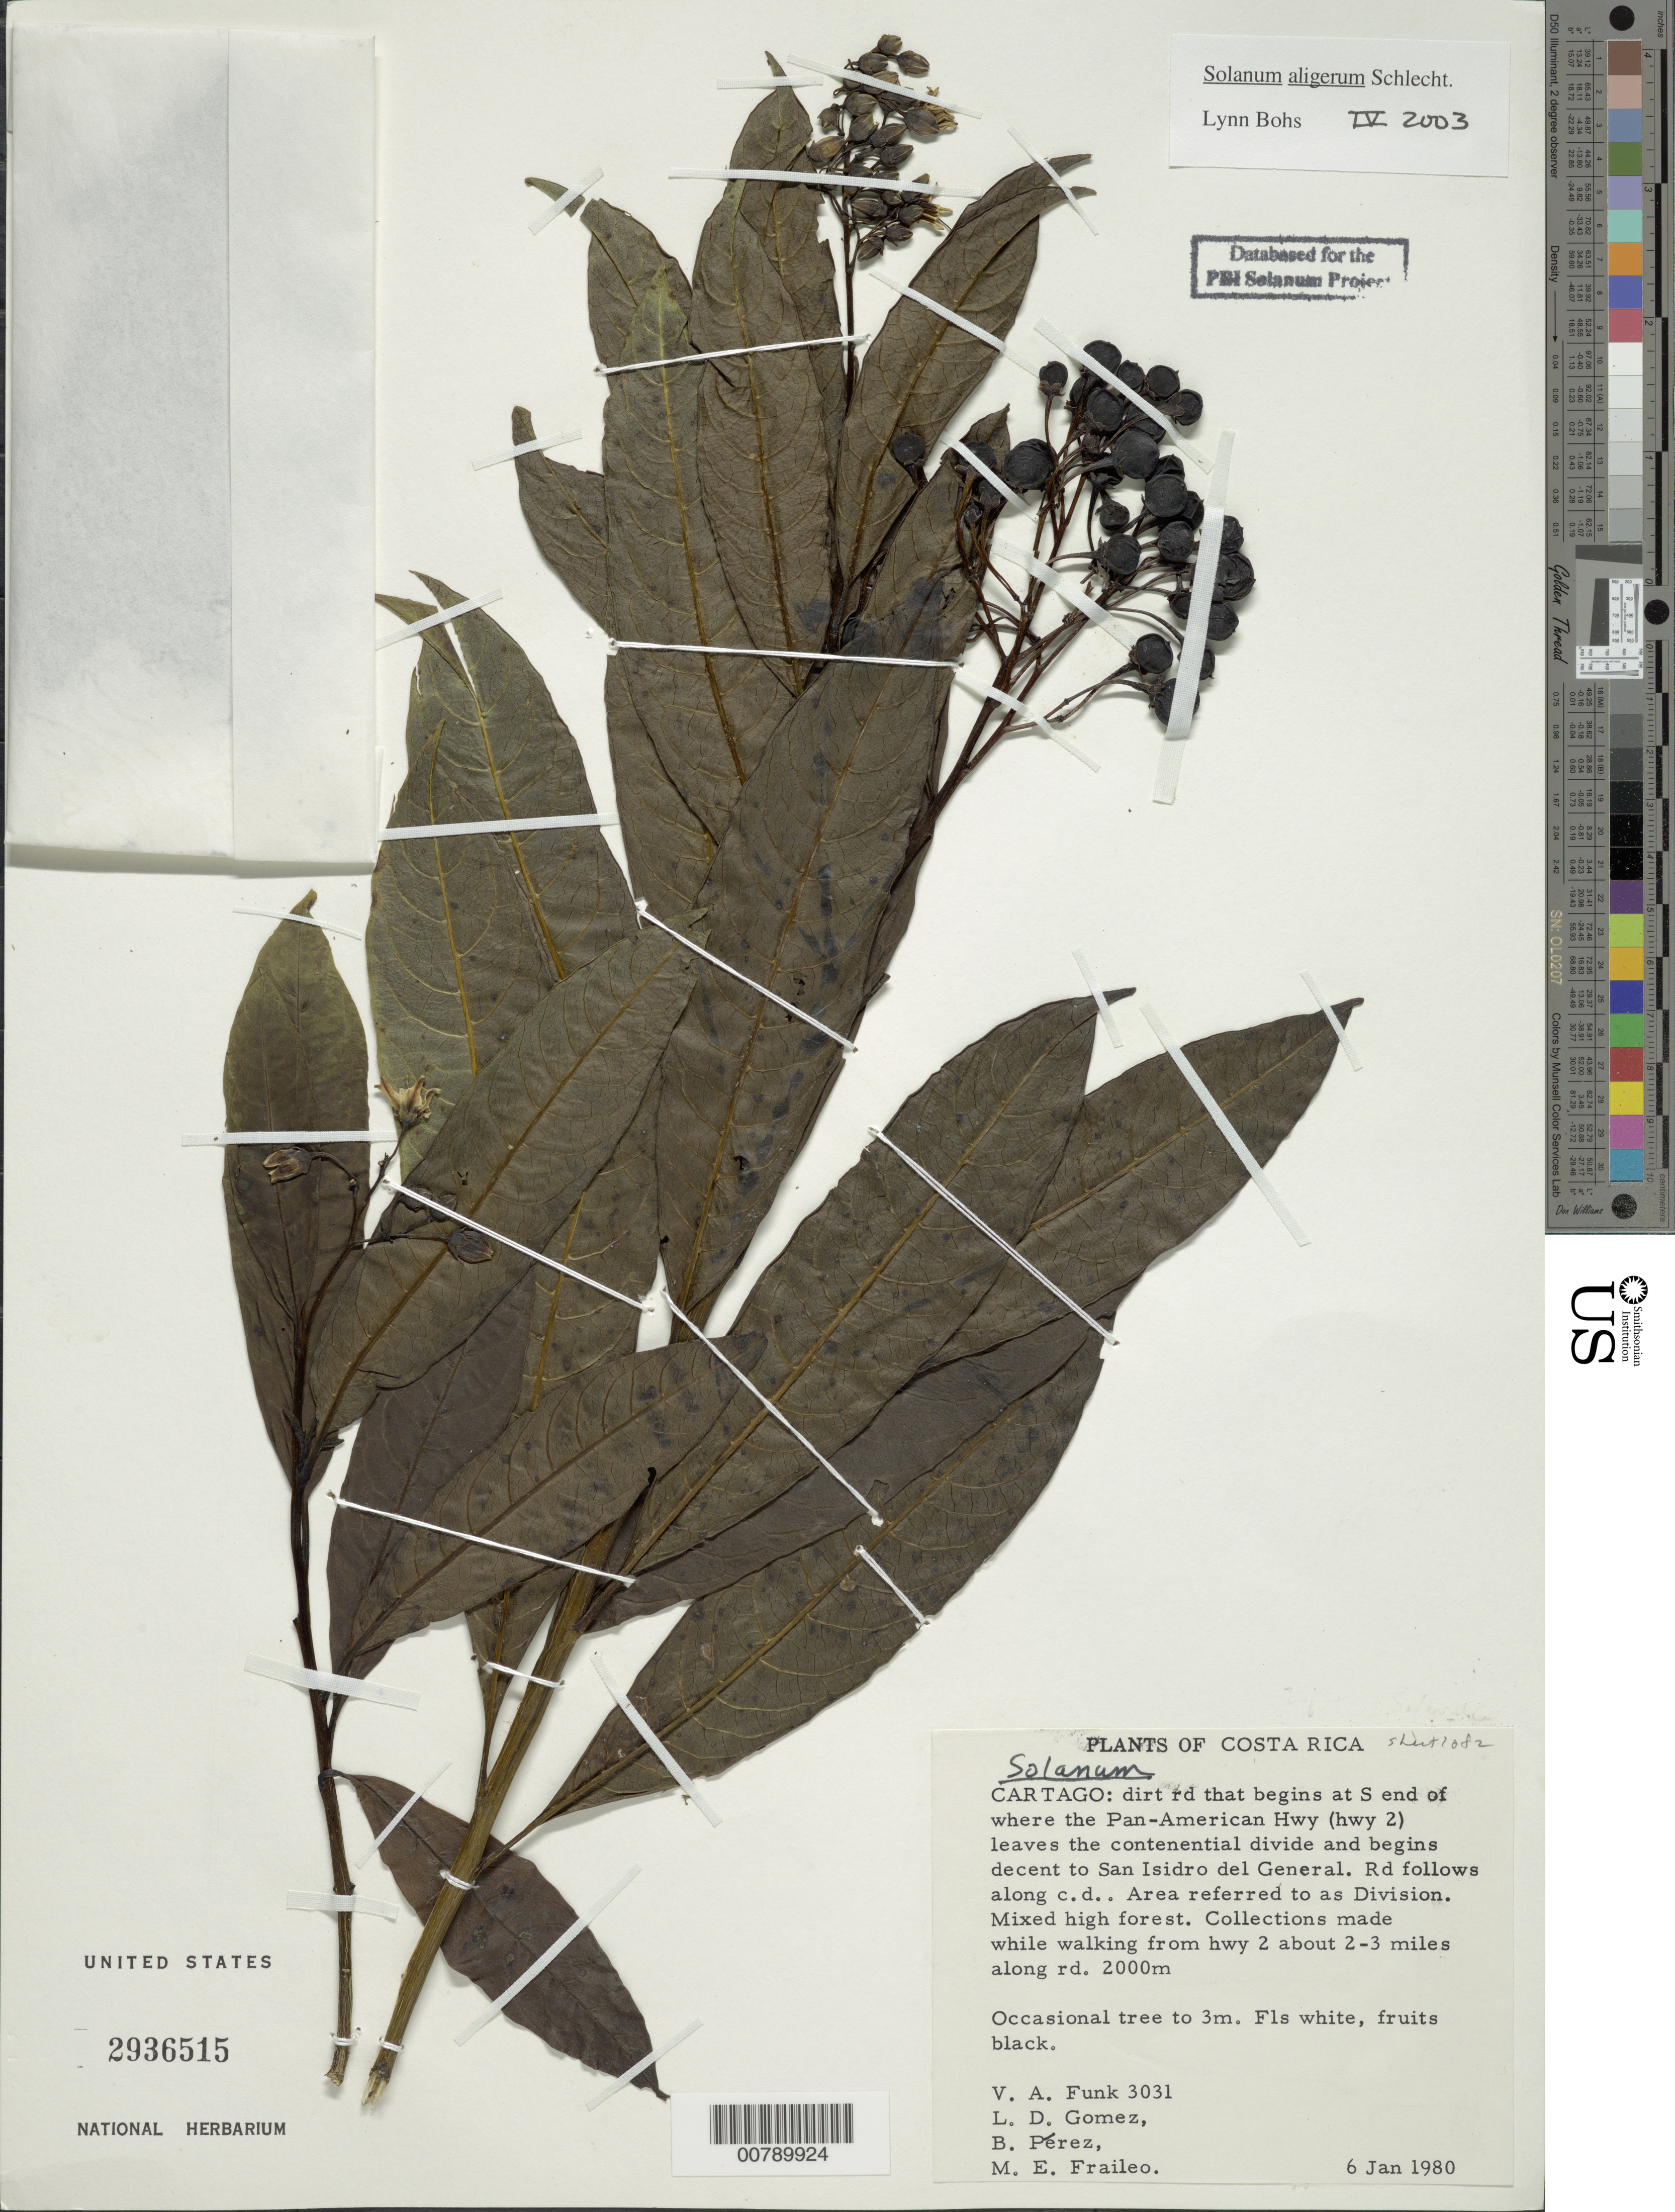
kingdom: Plantae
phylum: Tracheophyta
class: Magnoliopsida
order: Solanales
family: Solanaceae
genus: Solanum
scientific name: Solanum aligerum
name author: Schltdl.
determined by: Bohs, L. A.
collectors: V. Funk, L. D. Gómez, B. Pérez & G. M. Fraileo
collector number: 3031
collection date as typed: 6 Jan 1980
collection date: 1980-01-06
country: Costa Rica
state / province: Cartago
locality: dirt road that begins at S end of where the Pan-American Hwy (hwy 2) leaves the contenental(sic) divide and begins decent to San Isidro del General. Rd follows along c.d.. Area referred to as Division. Collections made while walking from hwy 2 about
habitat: Mixed high forest.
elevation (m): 2000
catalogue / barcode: US 2936515